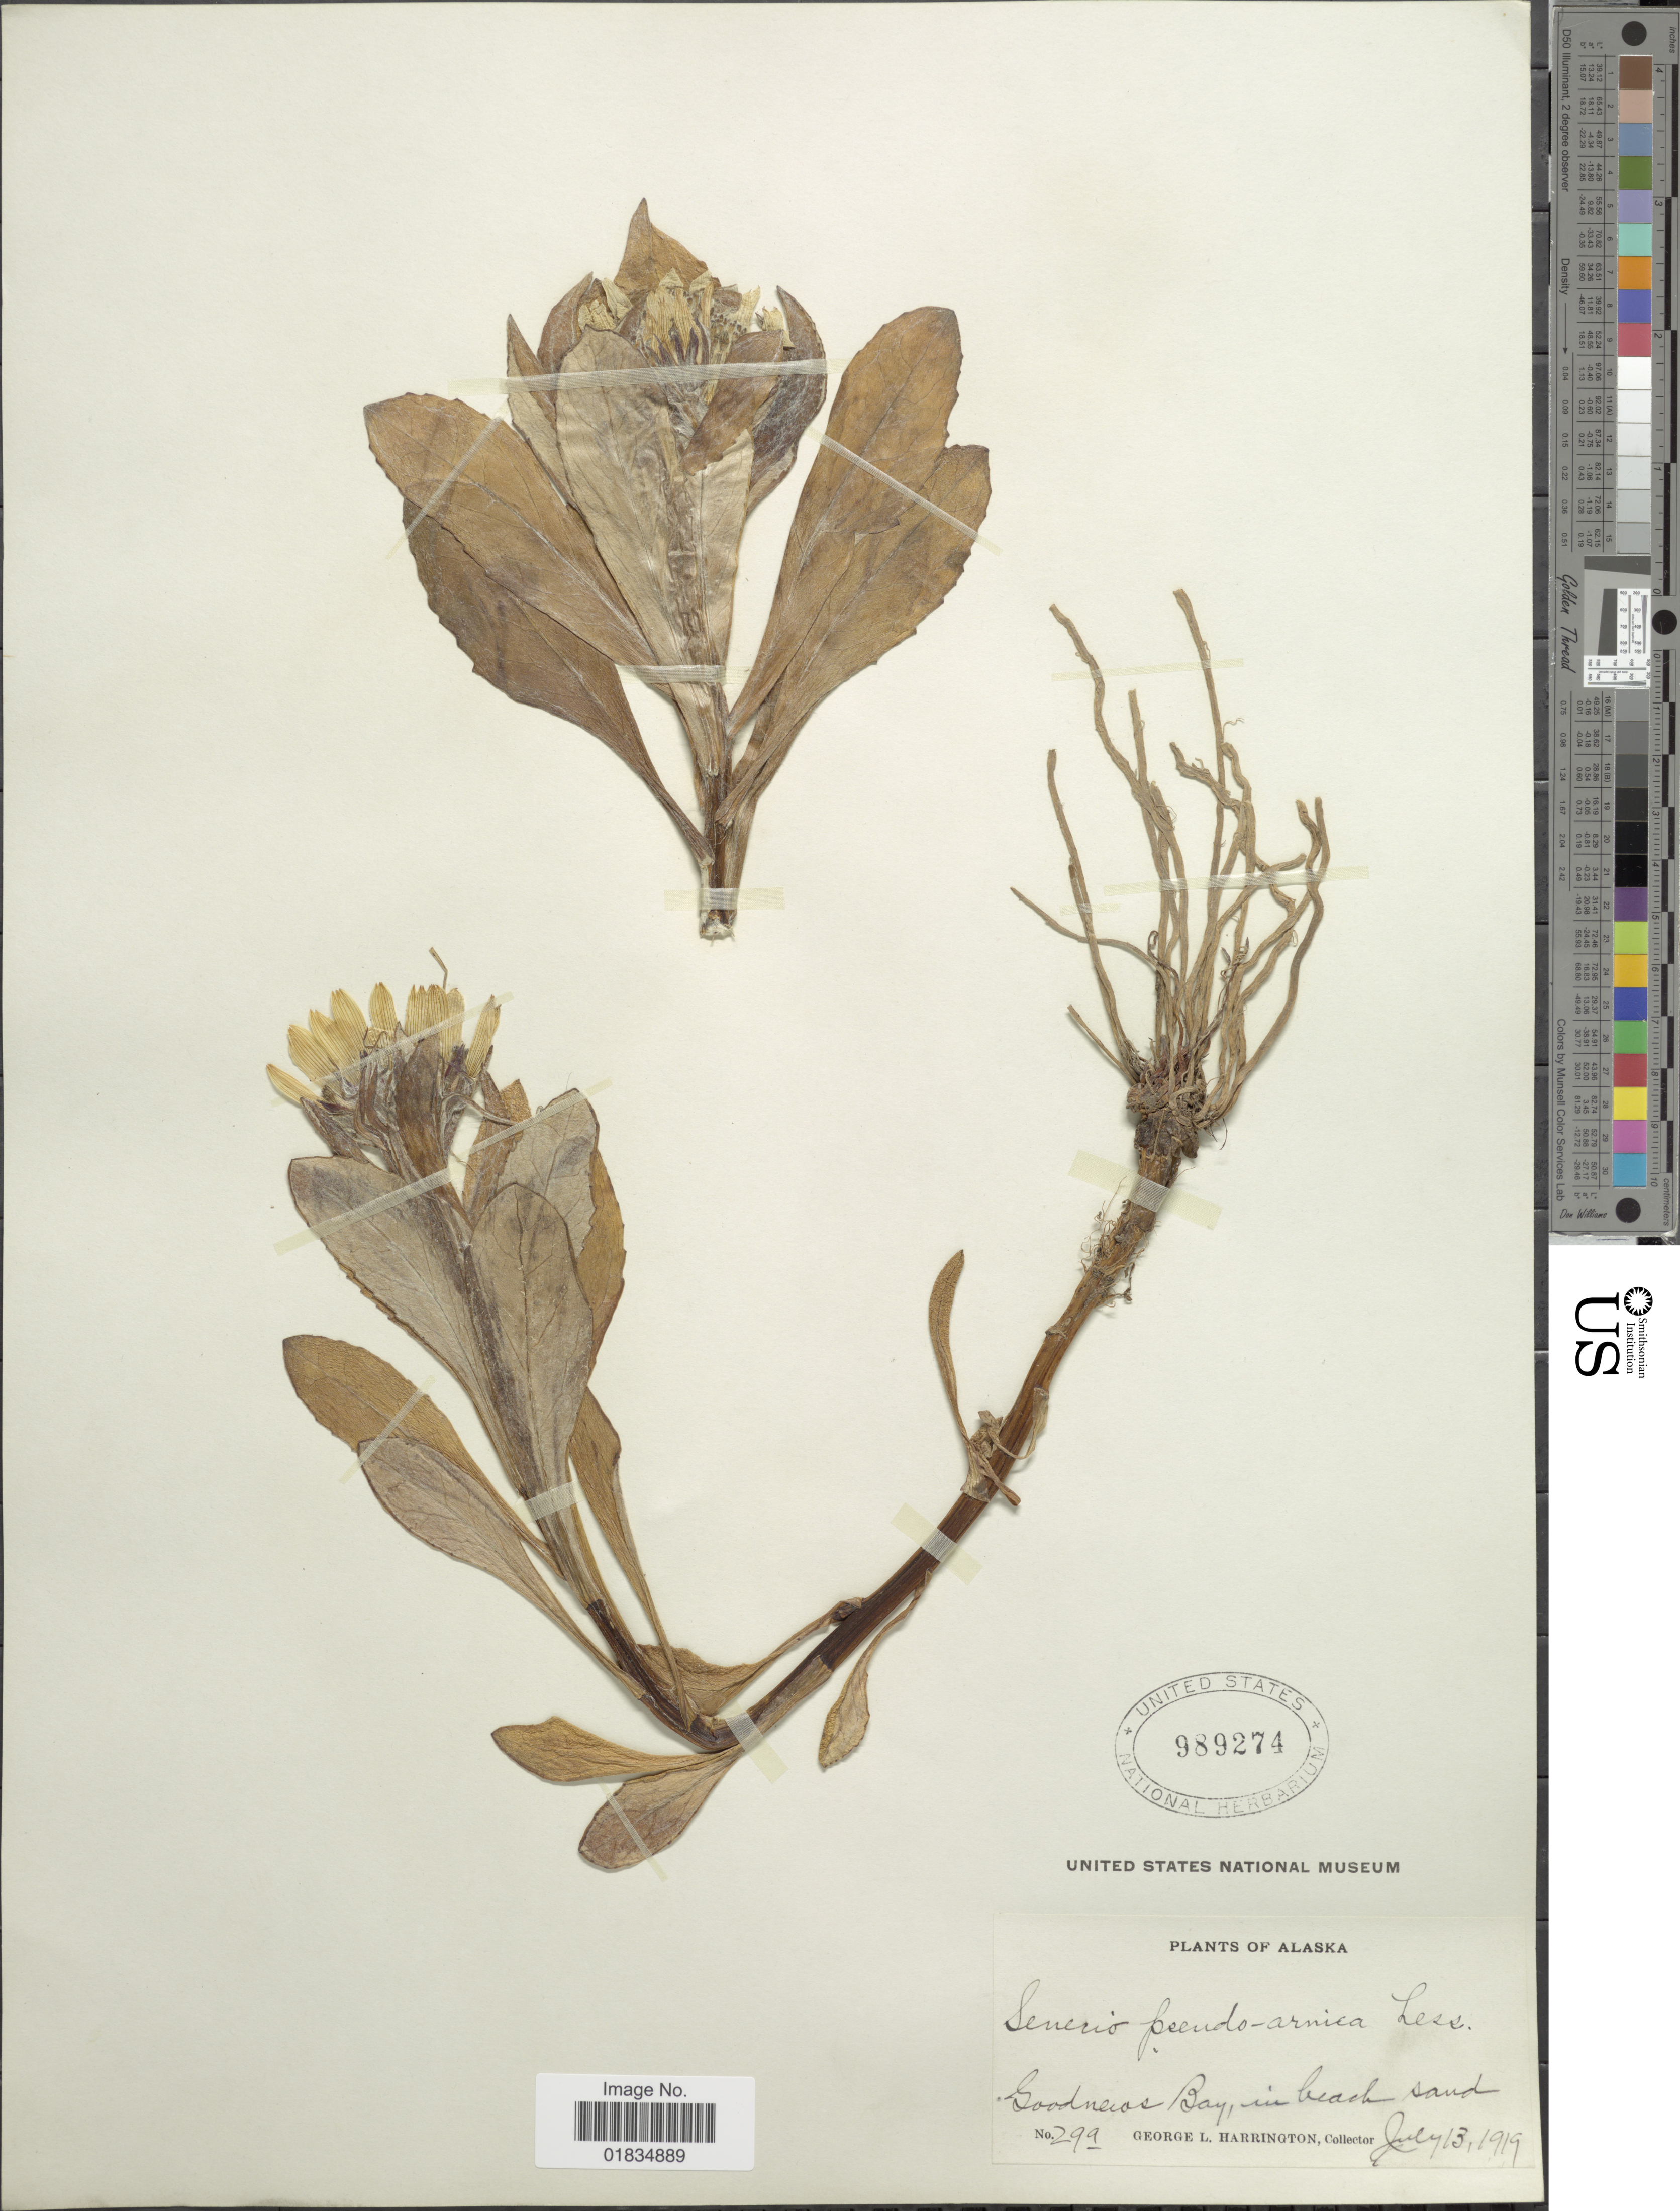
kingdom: Plantae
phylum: Tracheophyta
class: Magnoliopsida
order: Asterales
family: Asteraceae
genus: Senecio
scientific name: Senecio pseudoarnica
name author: Less.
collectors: G. Harrington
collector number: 29a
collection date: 1919-07-13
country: United States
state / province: Alaska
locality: Goodnews Bay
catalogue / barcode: US 989274